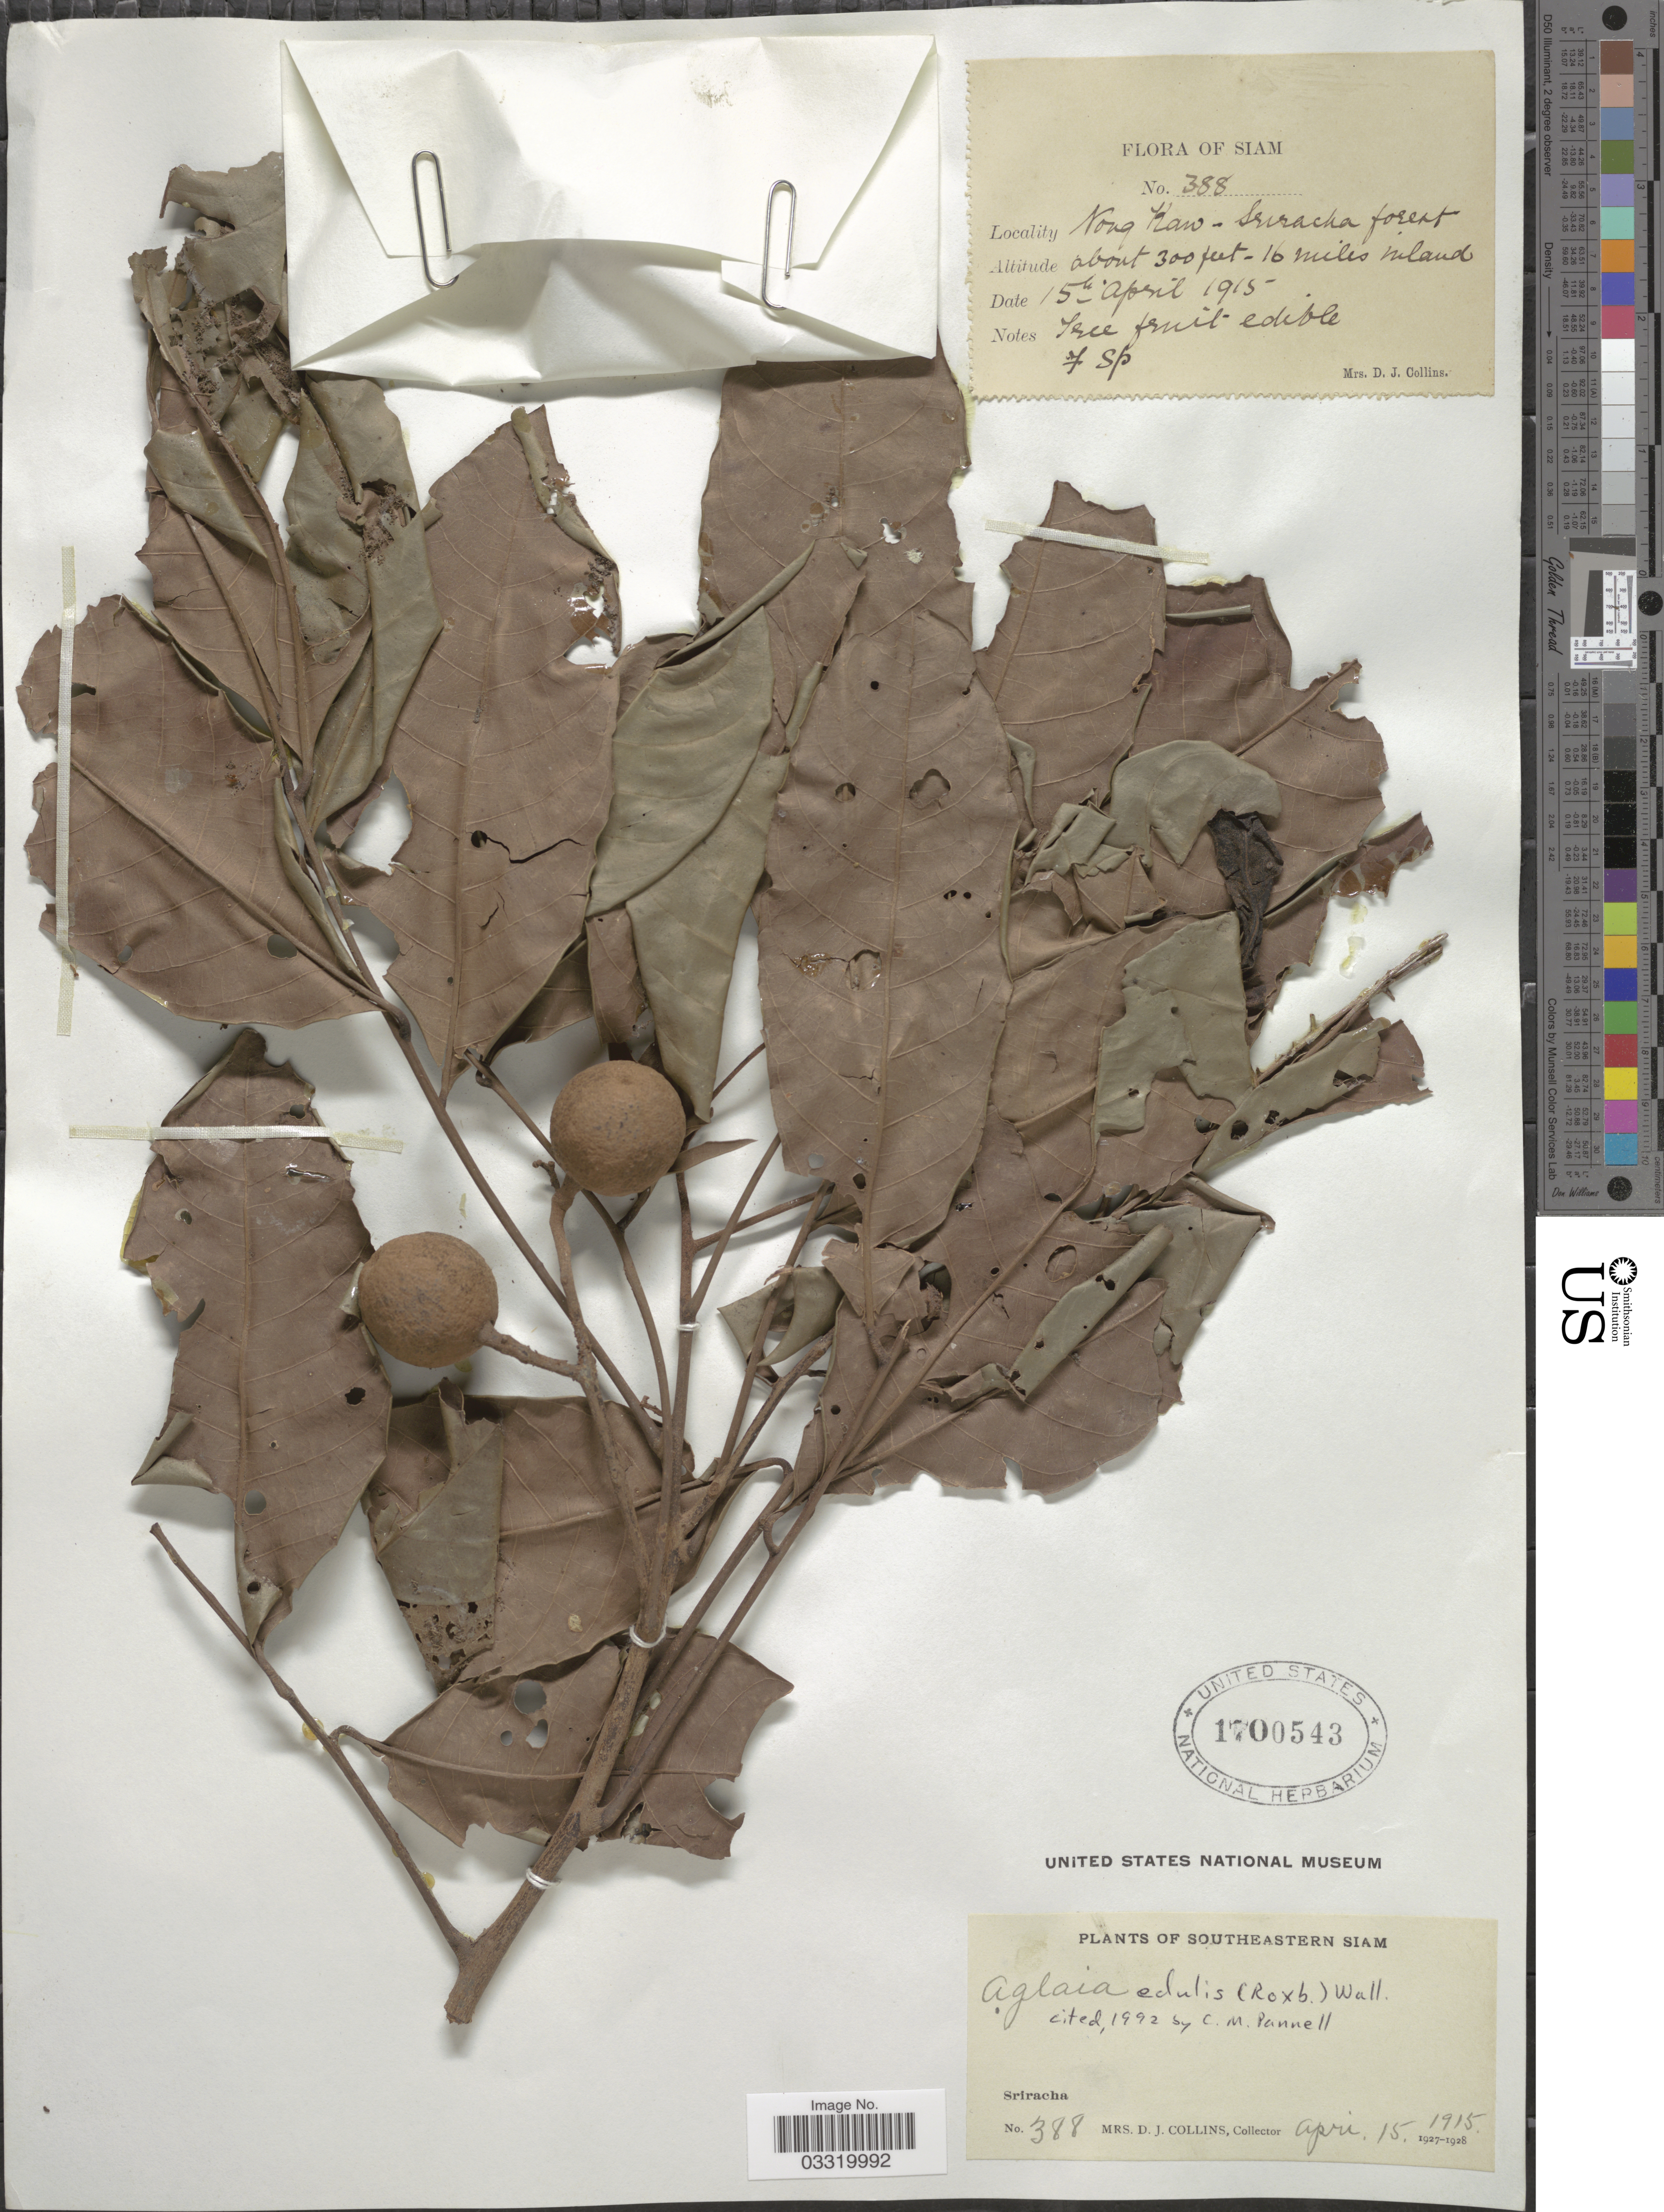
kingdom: Plantae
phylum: Tracheophyta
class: Magnoliopsida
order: Sapindales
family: Meliaceae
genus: Aglaia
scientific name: Aglaia edulis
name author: (Roxb.) Wall.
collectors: Mrs. D. J. Collins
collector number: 388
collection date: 1915-04-15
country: Thailand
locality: Southeastern Siam. Sriracha. Nong Kaw [interpreted] - Sriracha forest. 16 miles inland.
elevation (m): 91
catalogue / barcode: US 1700543